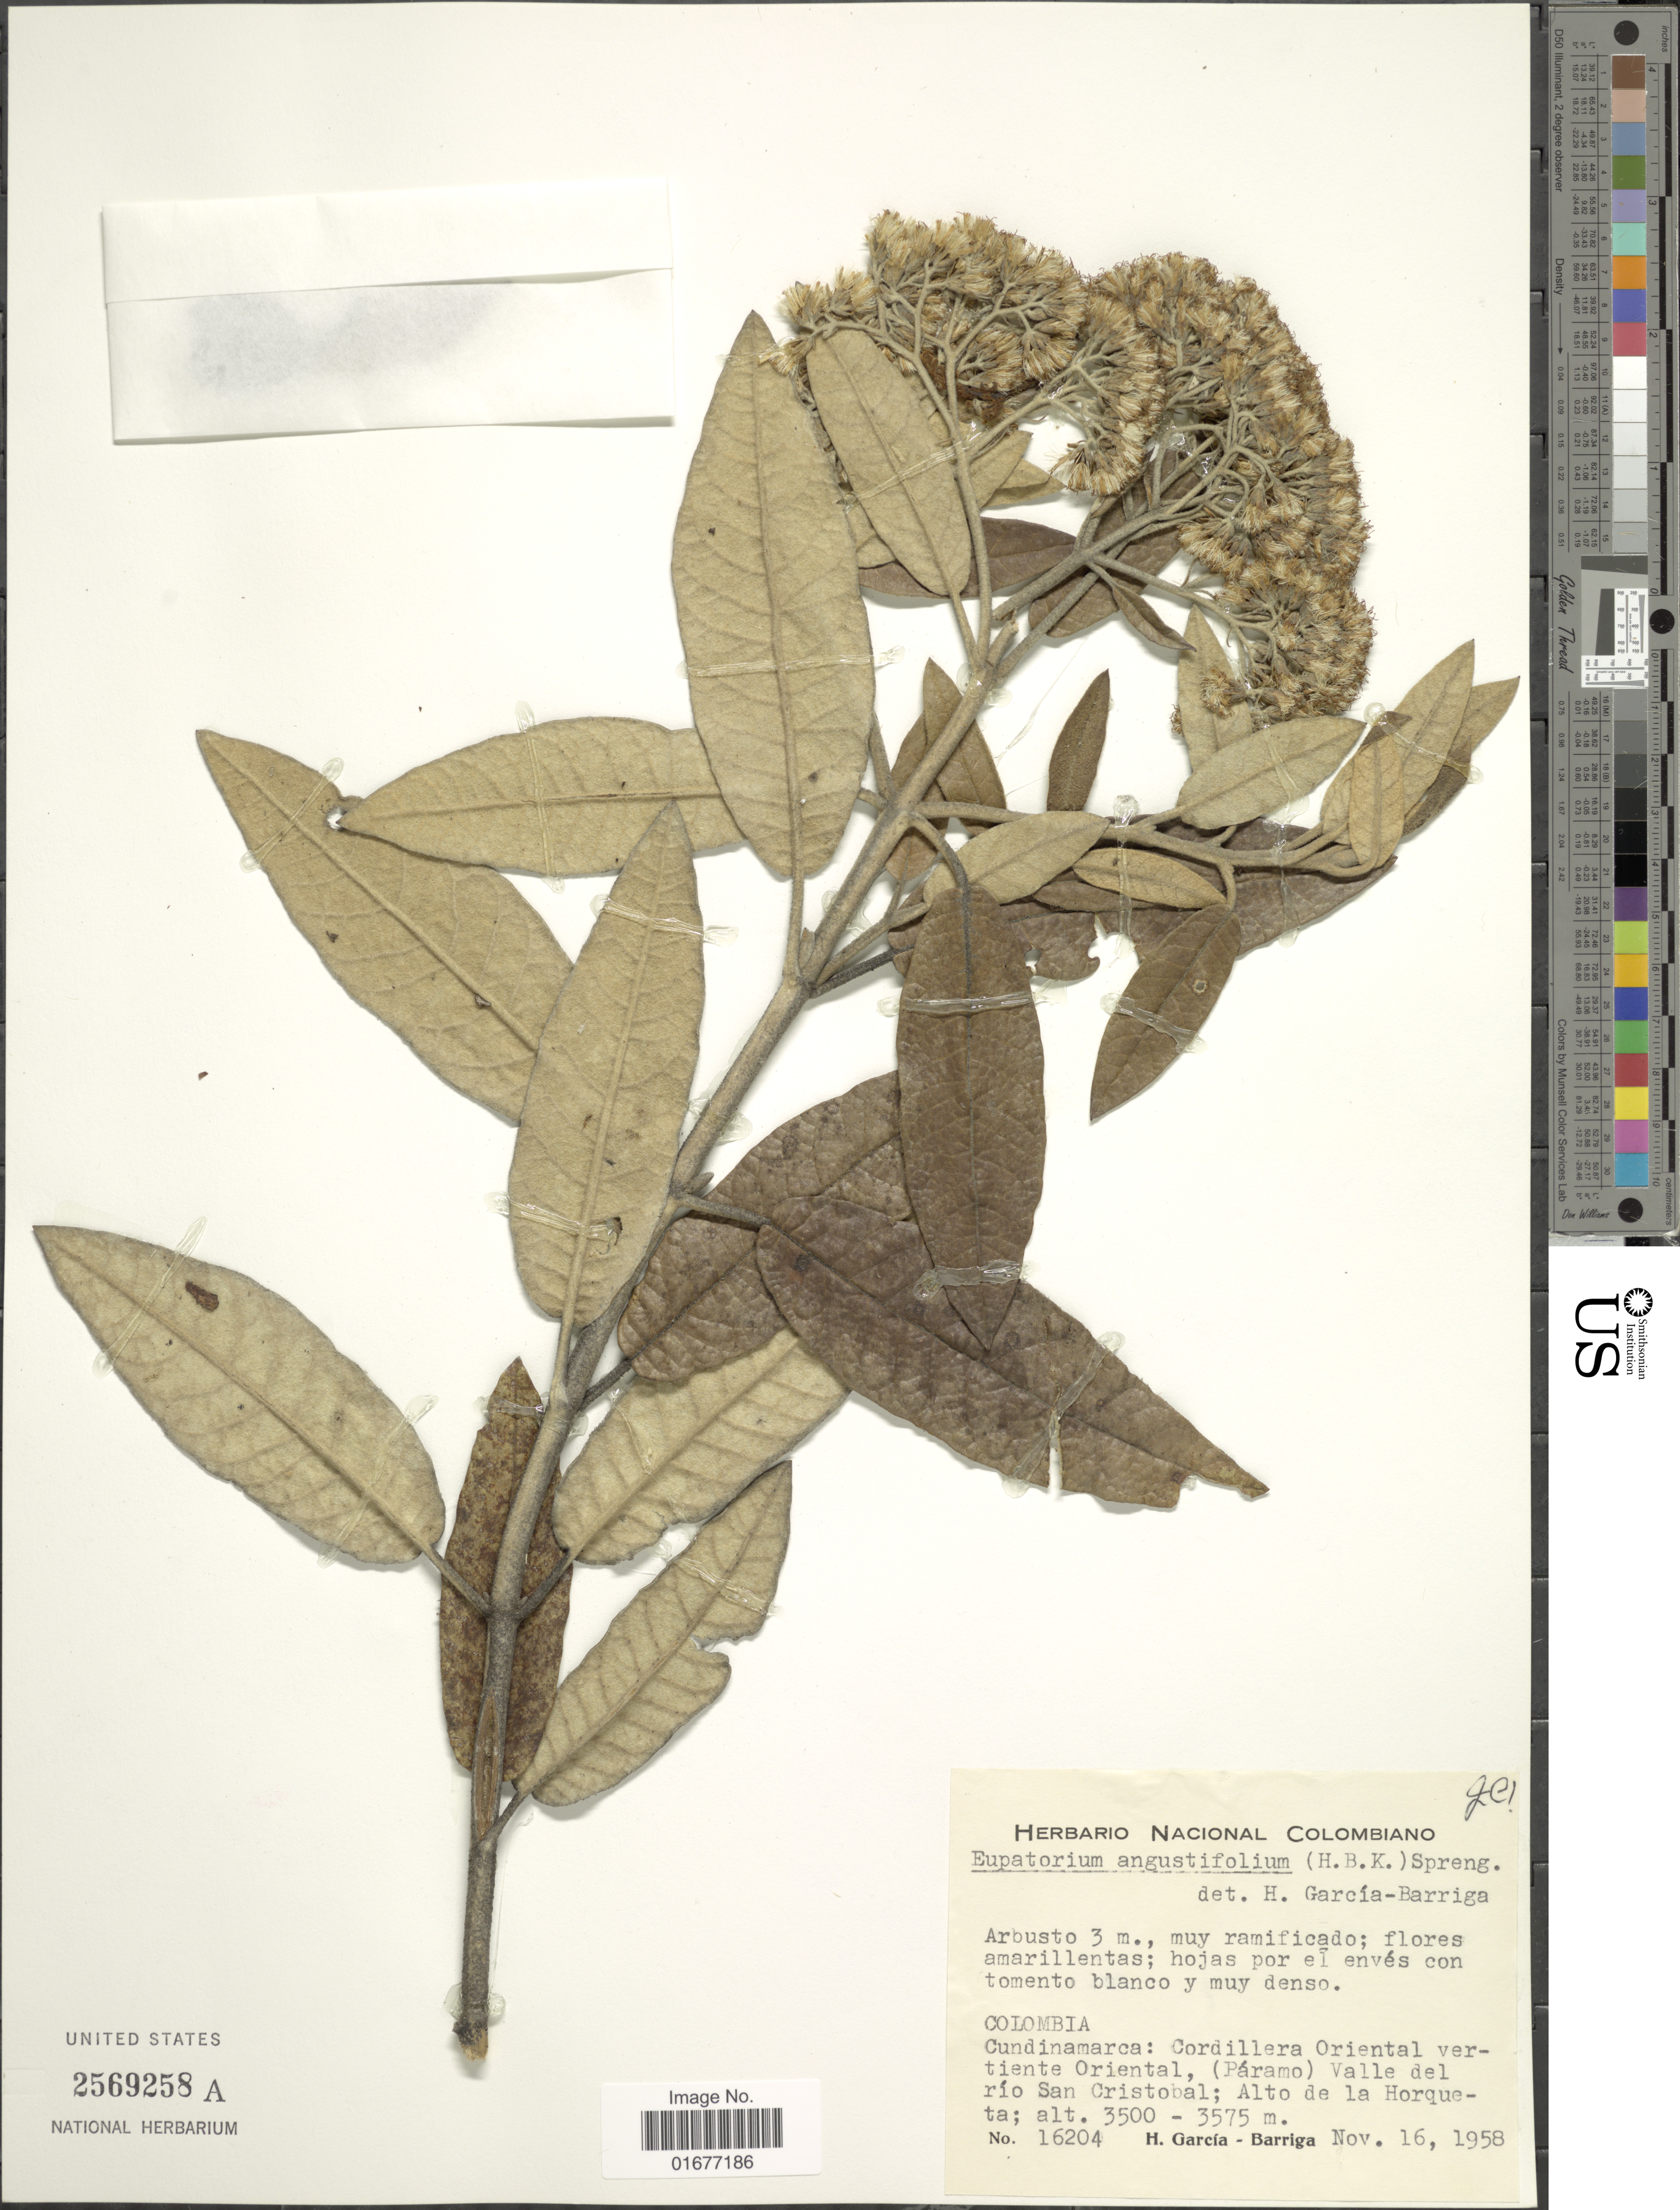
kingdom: Plantae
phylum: Tracheophyta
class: Magnoliopsida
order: Asterales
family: Asteraceae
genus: Ageratina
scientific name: Ageratina angustifolia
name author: (Kunth) R.M. King & H. Rob.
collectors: H. García Barriga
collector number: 16204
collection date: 1958-11-16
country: Colombia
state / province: Cundinamarca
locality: Cordillera Oriental vertiente Oriental, (Paramo) Valle del rio San Cristobal; Alto de la Horqueta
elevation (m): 3500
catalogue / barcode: US 2569258A